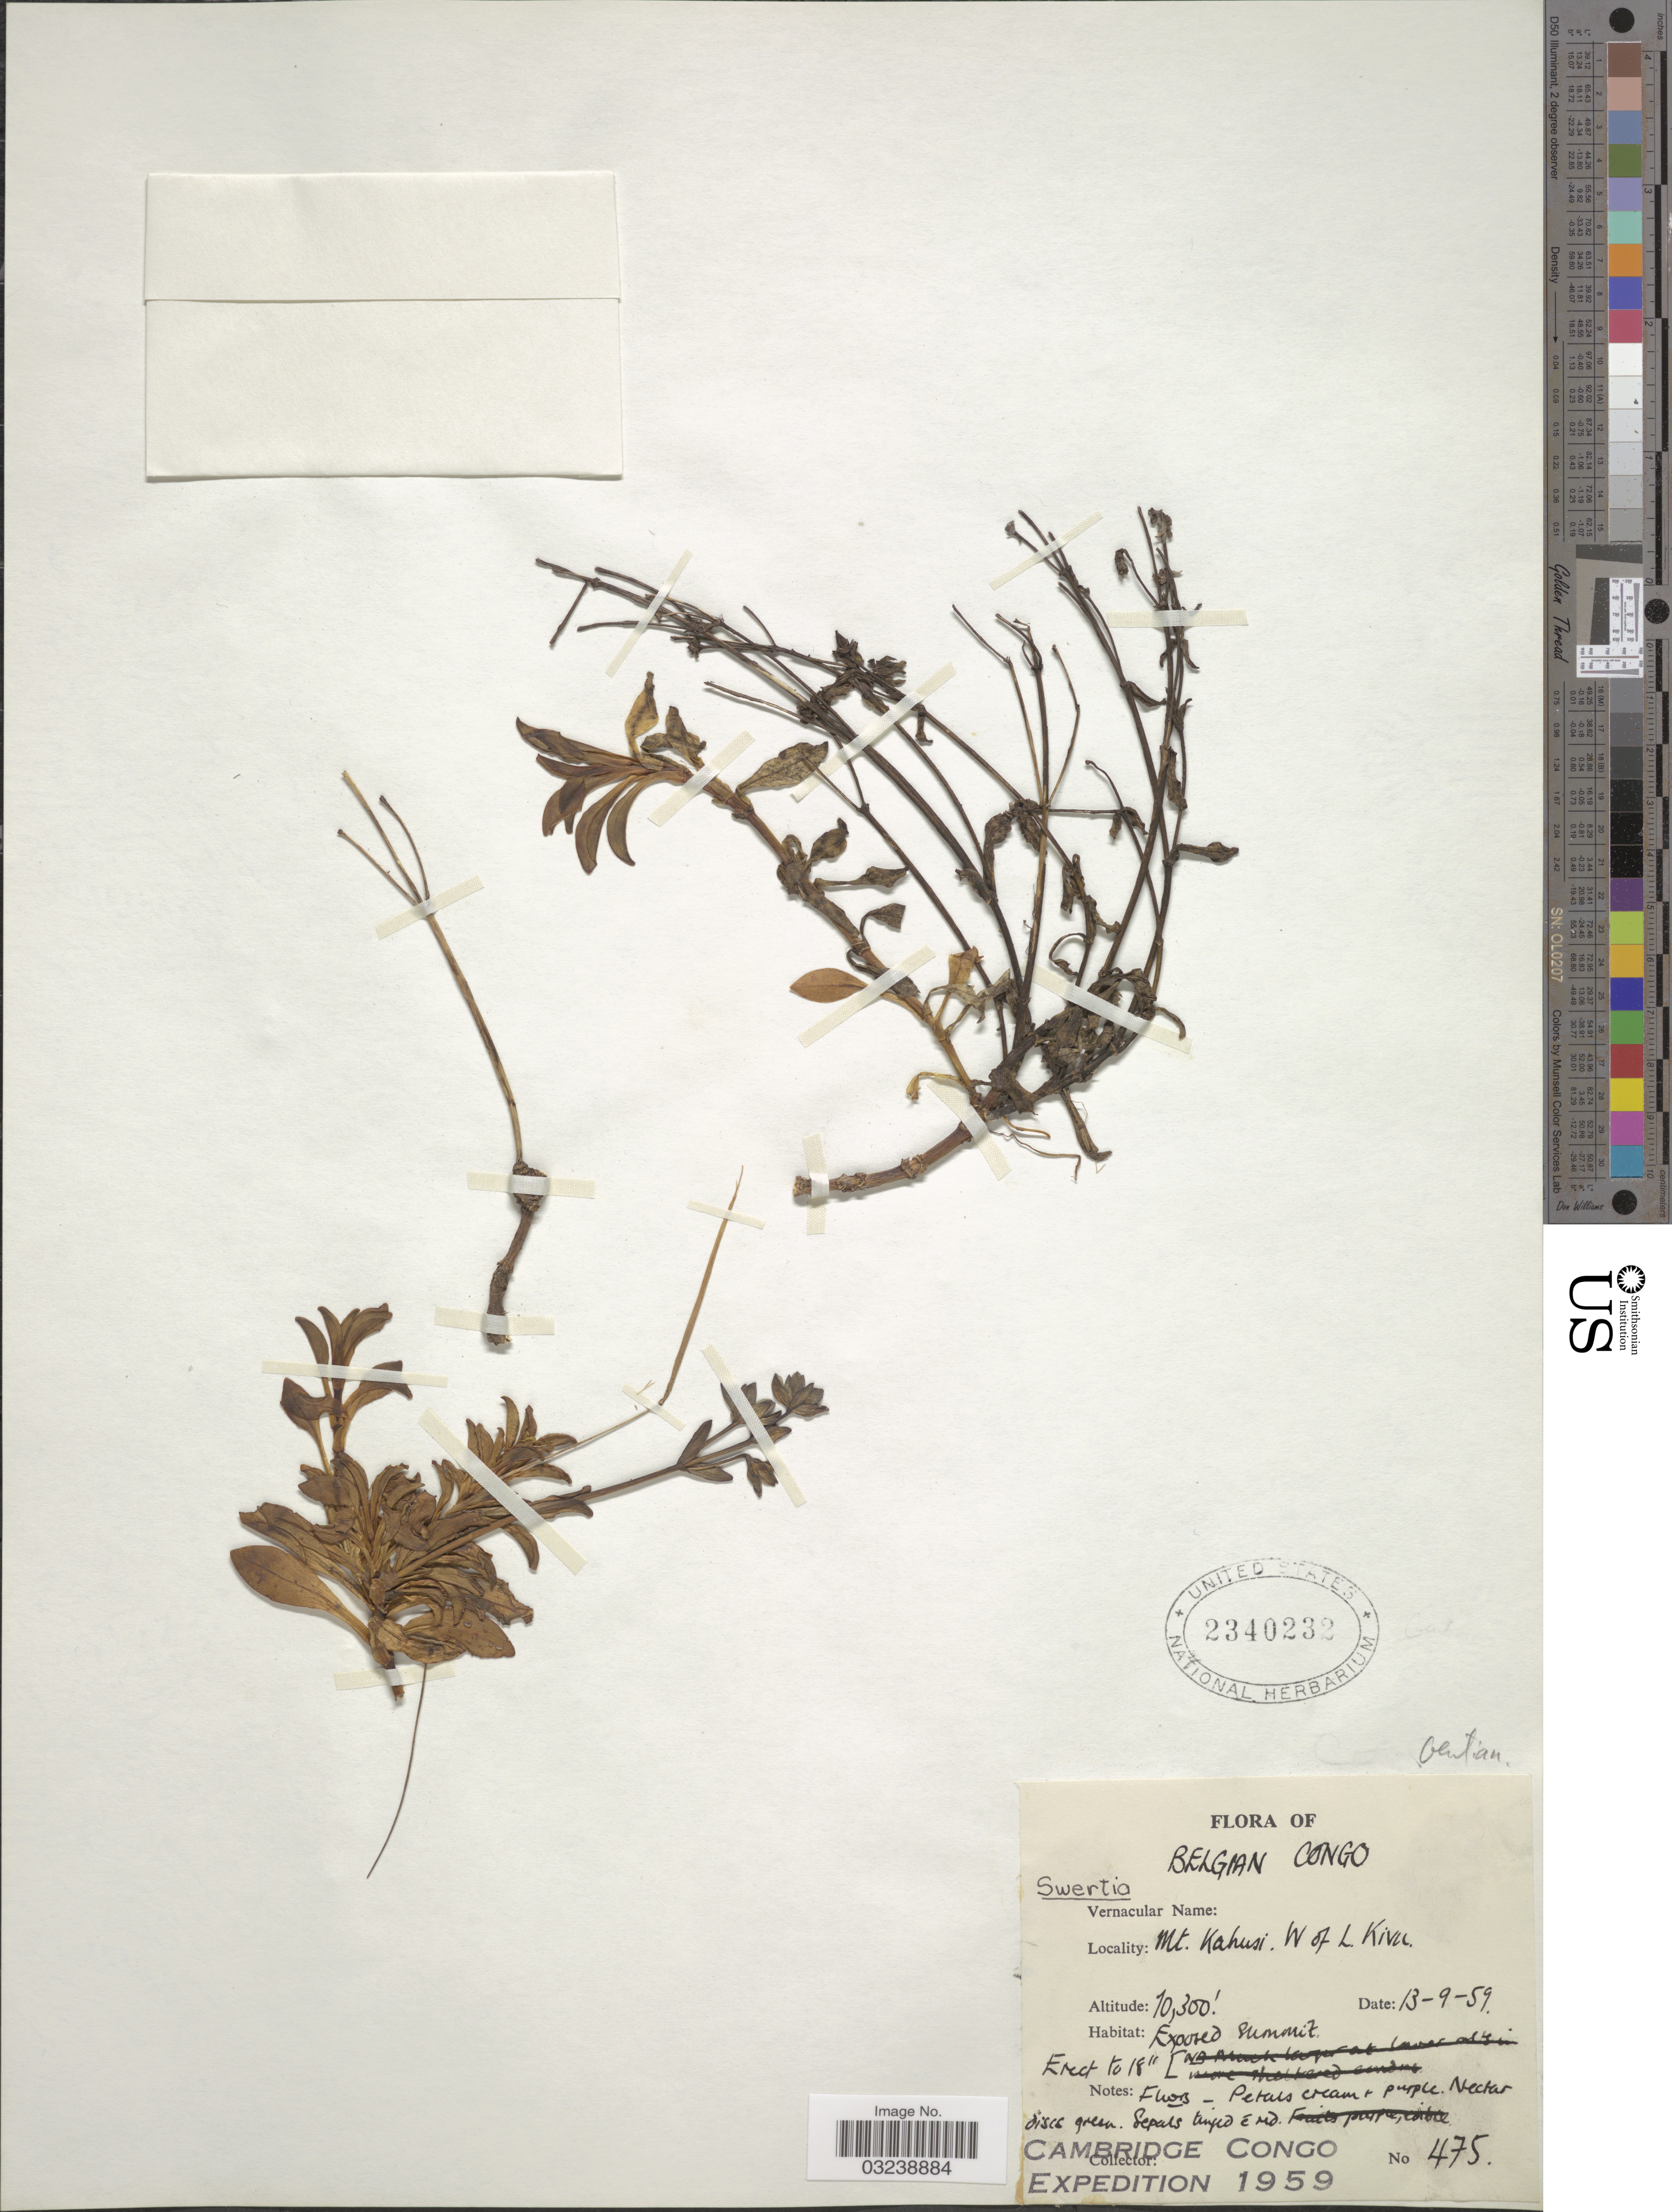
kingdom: Plantae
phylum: Tracheophyta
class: Magnoliopsida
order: Gentianales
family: Gentianaceae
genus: Swertia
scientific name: Swertia sp.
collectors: Cambridge Congo Expedition 1959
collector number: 475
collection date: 1959-09-13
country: Congo, Democratic Republic of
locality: Belgian Congo. Mt. Kahusi. W. of L. Kivu.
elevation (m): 3139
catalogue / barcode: US 2340232